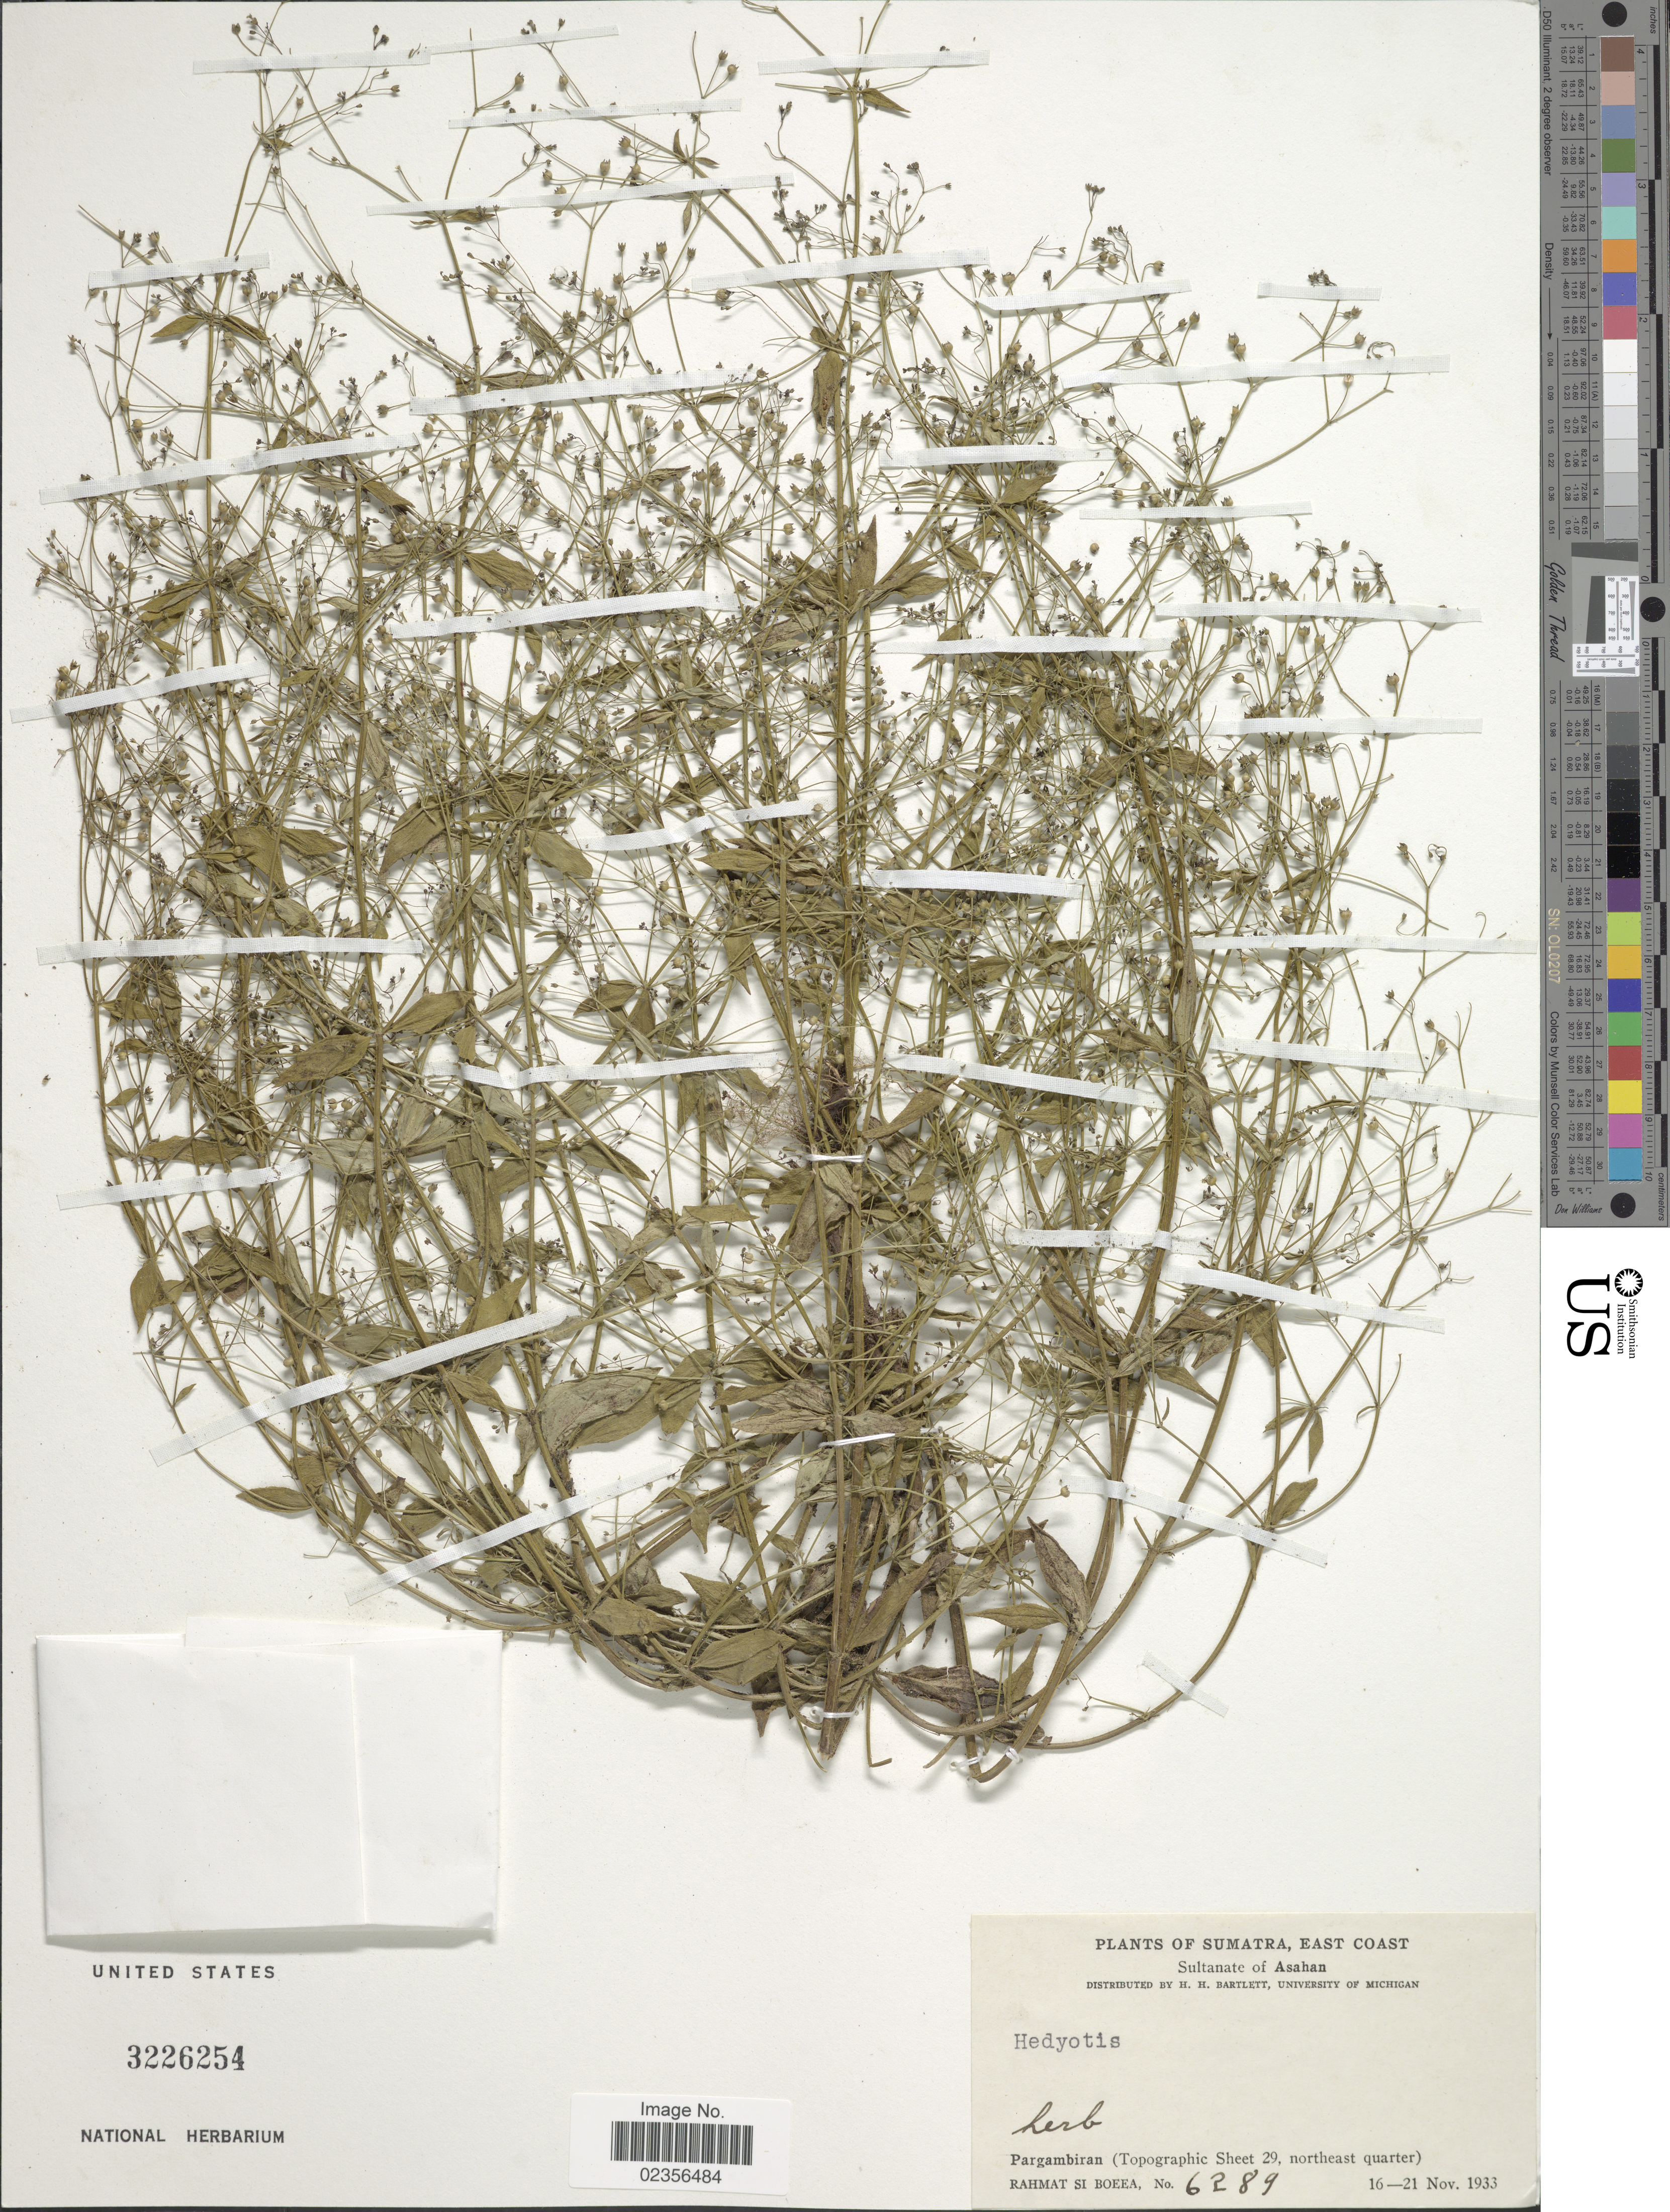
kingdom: Plantae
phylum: Tracheophyta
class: Magnoliopsida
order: Gentianales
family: Rubiaceae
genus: Hedyotis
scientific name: Hedyotis sp.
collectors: Rahmat Si Boeea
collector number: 6289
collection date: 1933-11-16/1933-11-21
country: Indonesia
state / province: Sumatra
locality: Tapianoeli. Sultanate of Asahan. Pargambiran (Topographic Sheet 29, northeast quarter)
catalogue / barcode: US 3226254